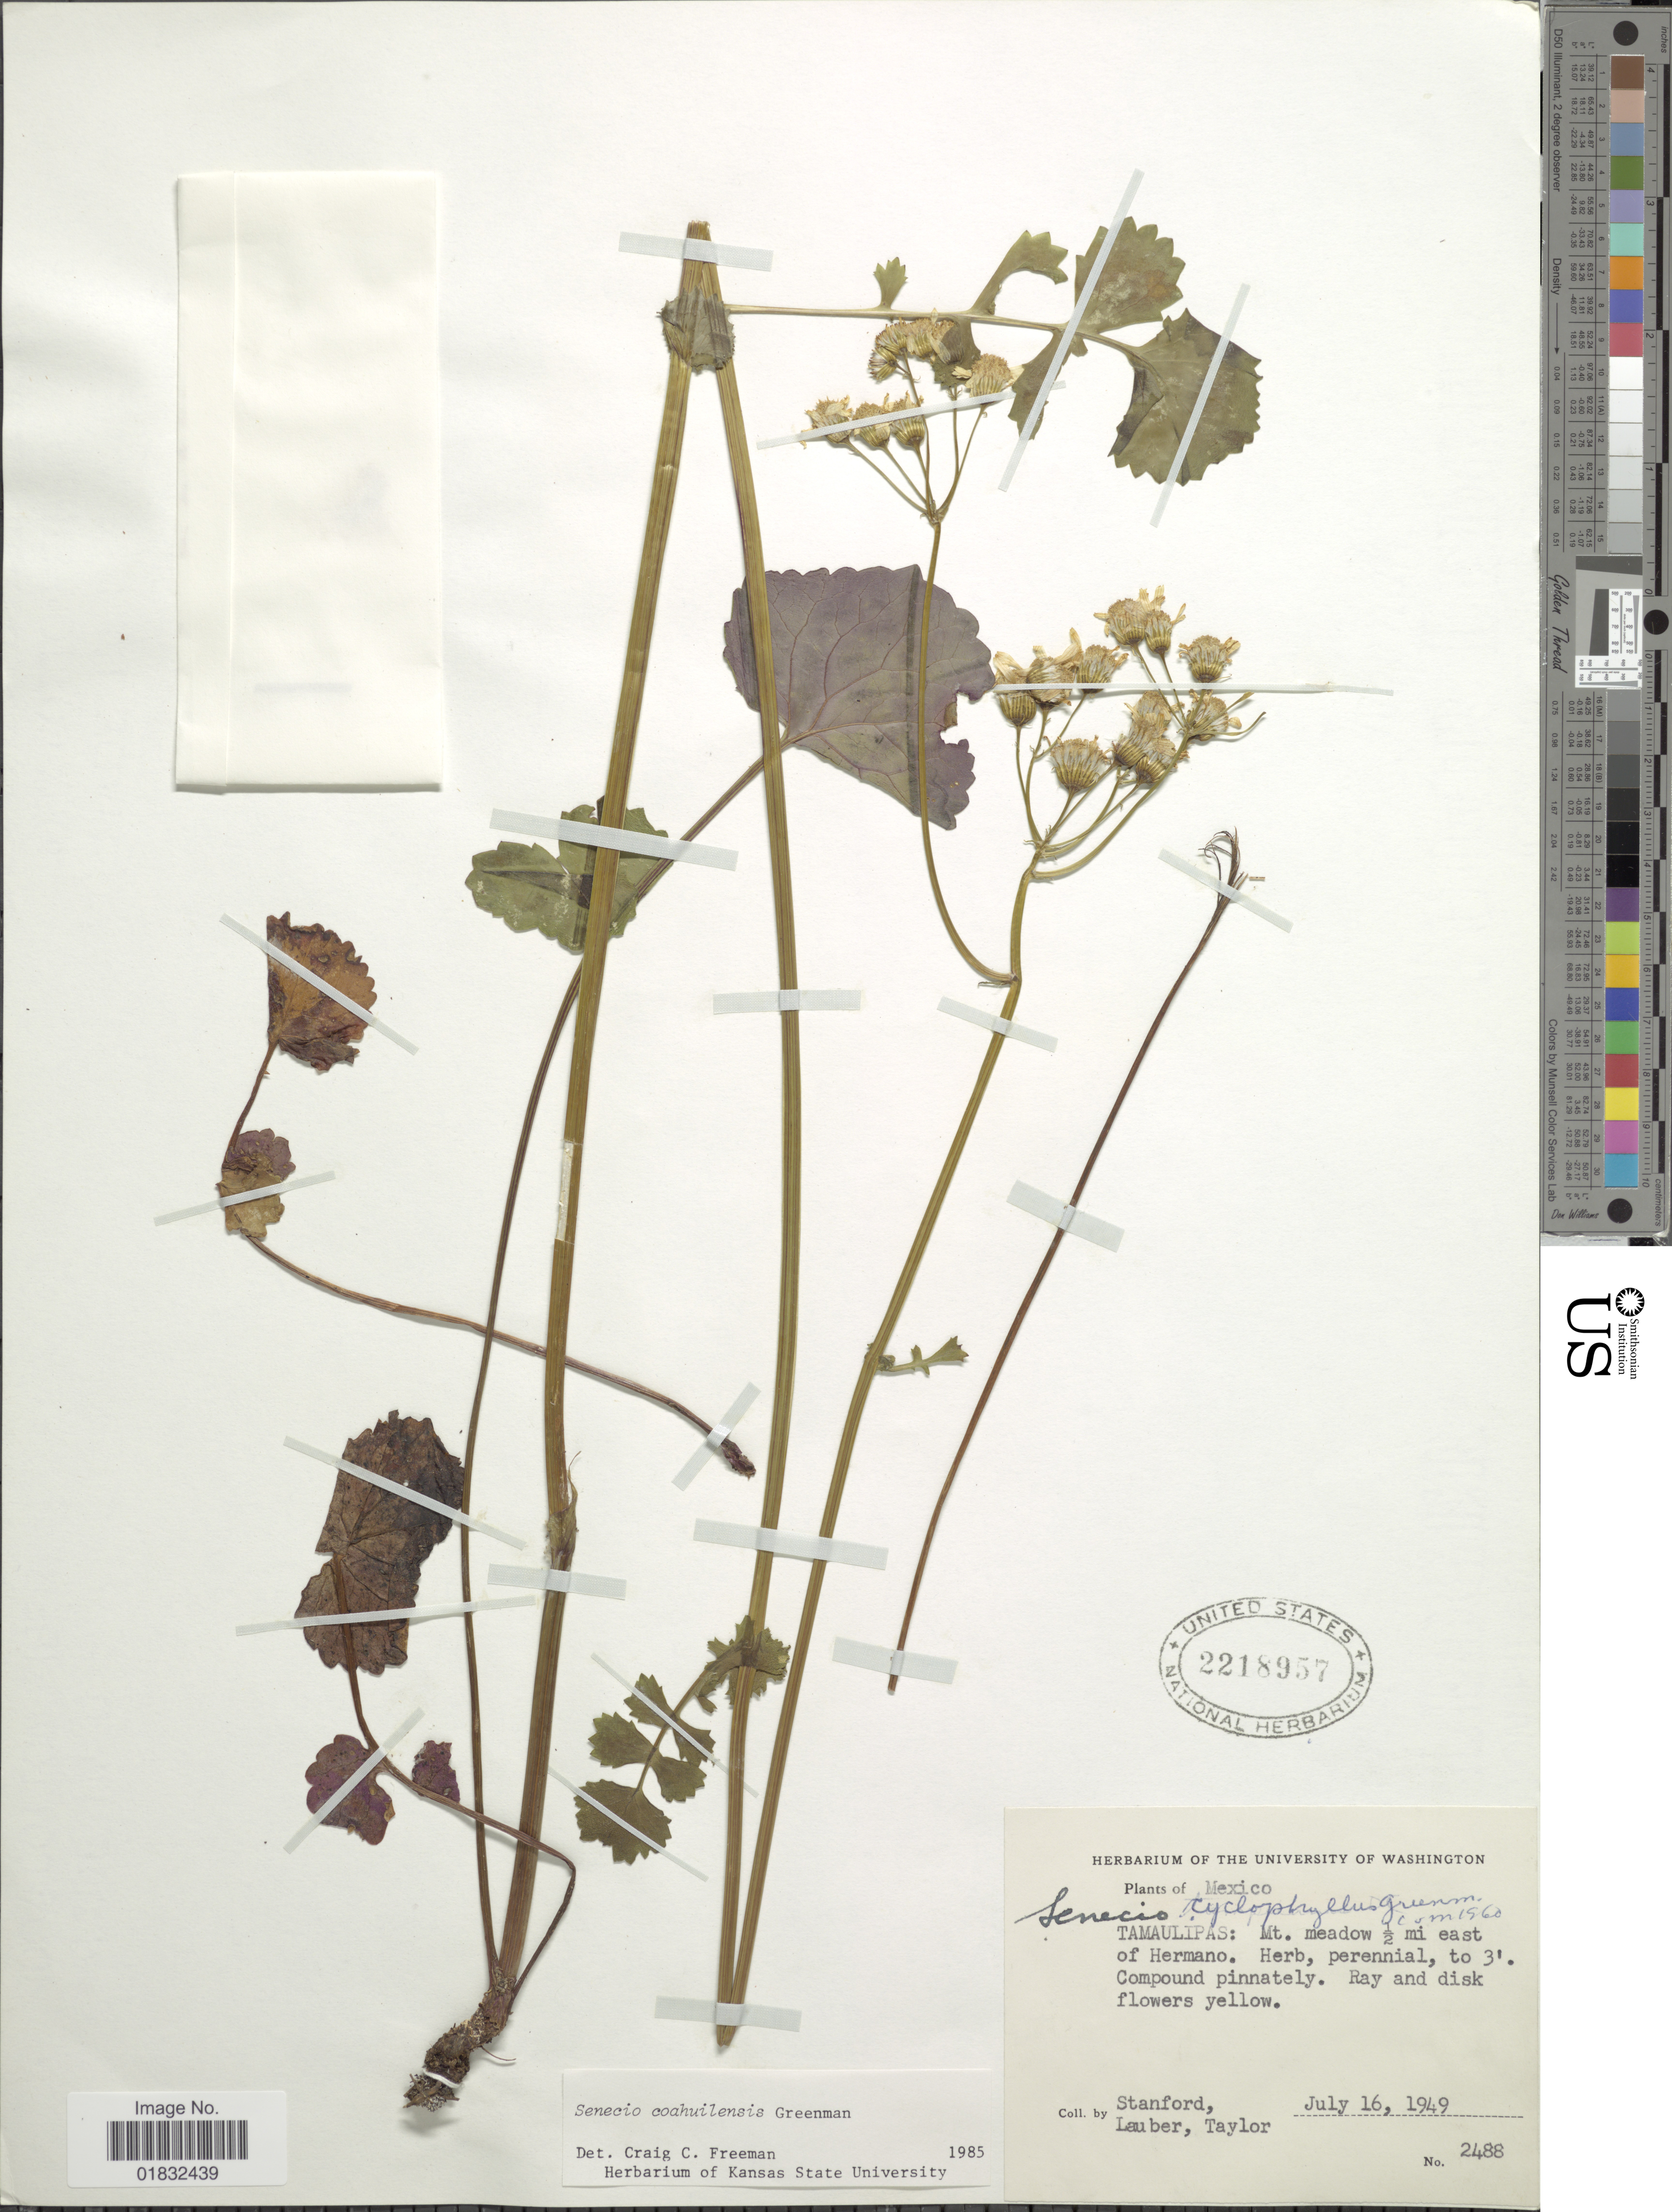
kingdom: Plantae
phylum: Tracheophyta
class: Magnoliopsida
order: Asterales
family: Asteraceae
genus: Packera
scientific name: Packera coahuilensis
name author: (Greenm.) C. Jeffrey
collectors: -. Stanford, Lauber, -- & -- Taylor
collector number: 2488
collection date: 1949-07-16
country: Mexico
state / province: Tamaulipas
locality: Mt meadow ½ mi east of Hermano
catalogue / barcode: US 2218957